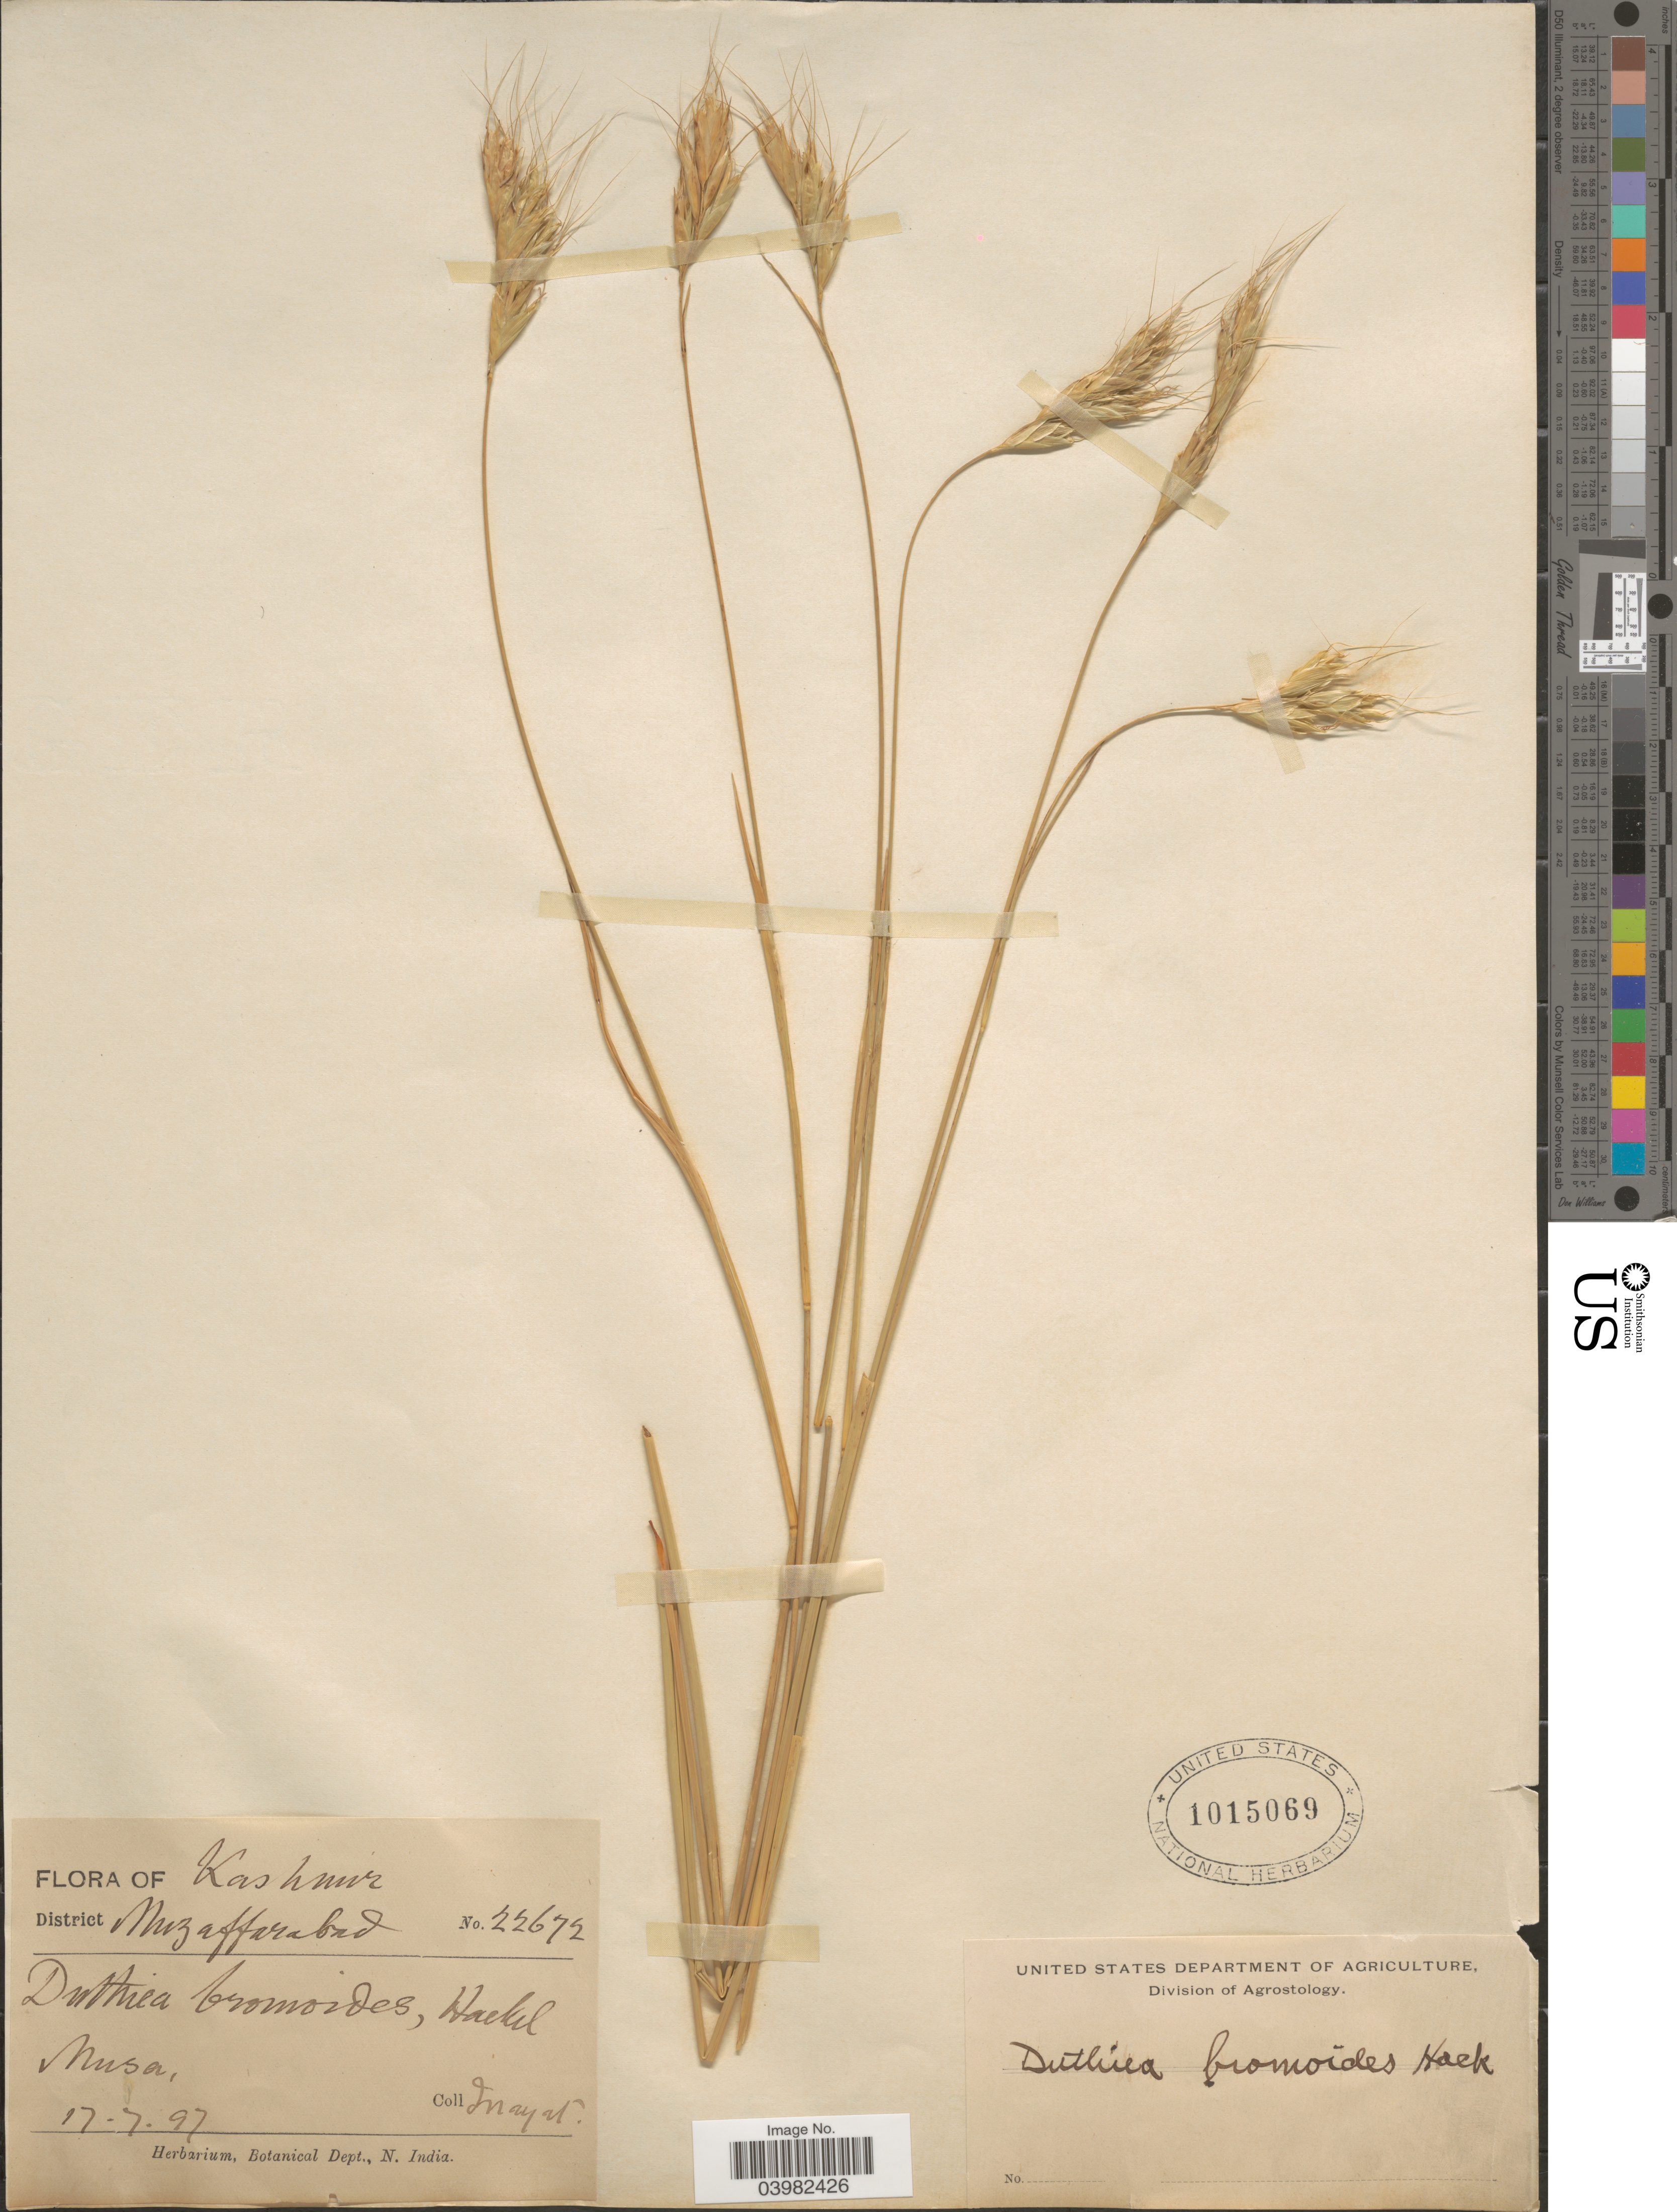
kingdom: Plantae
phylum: Tracheophyta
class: Liliopsida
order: Poales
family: Poaceae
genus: Duthiea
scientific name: Duthiea bromoides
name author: Hack.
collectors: -. Inayat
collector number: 22672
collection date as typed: Transcribed d/m/y: 17/7/97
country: Pakistan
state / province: Azad Kashmir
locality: Kashmir. District Muzaffarabad Musa. N. India.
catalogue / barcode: US 1015069